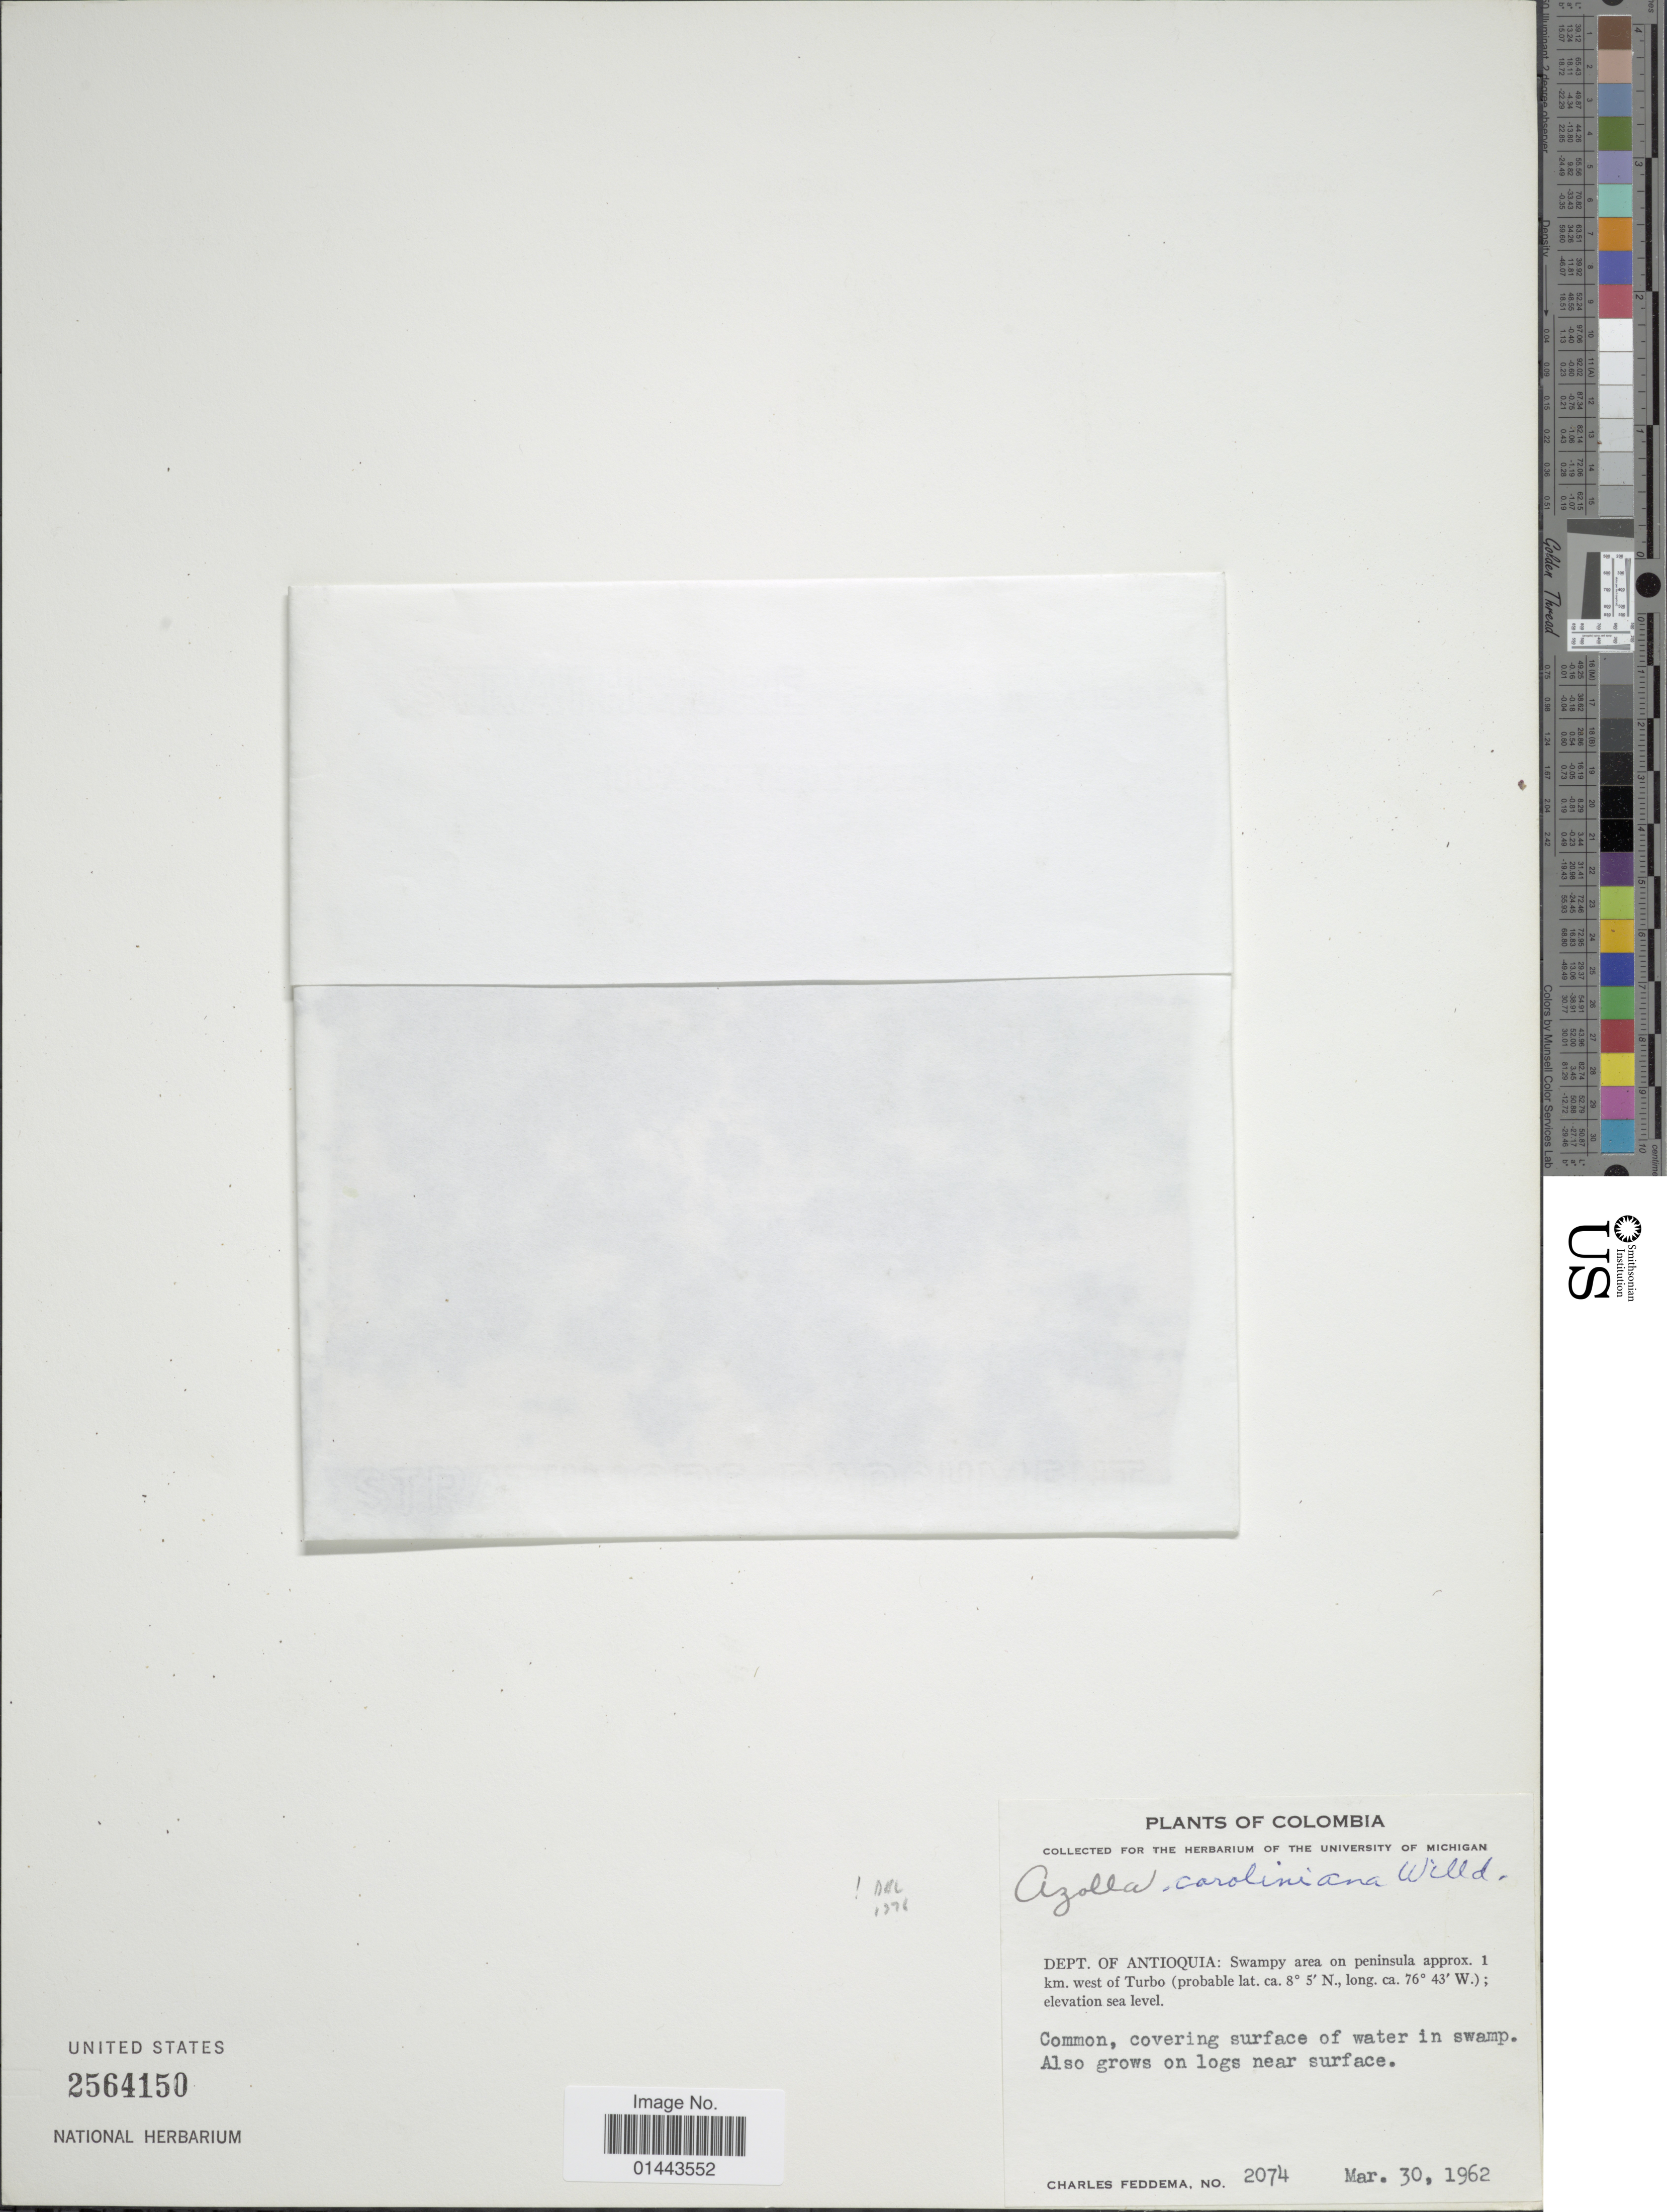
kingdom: Plantae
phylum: Tracheophyta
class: Polypodiopsida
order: Salviniales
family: Salviniaceae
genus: Azolla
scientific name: Azolla caroliniana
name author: Willd.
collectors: C. Feddema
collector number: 2074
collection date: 1962-03-30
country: Colombia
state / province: Antioquia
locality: Swampy area on peninsula approx. 1 km. west of Turbo.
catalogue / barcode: US 2564150